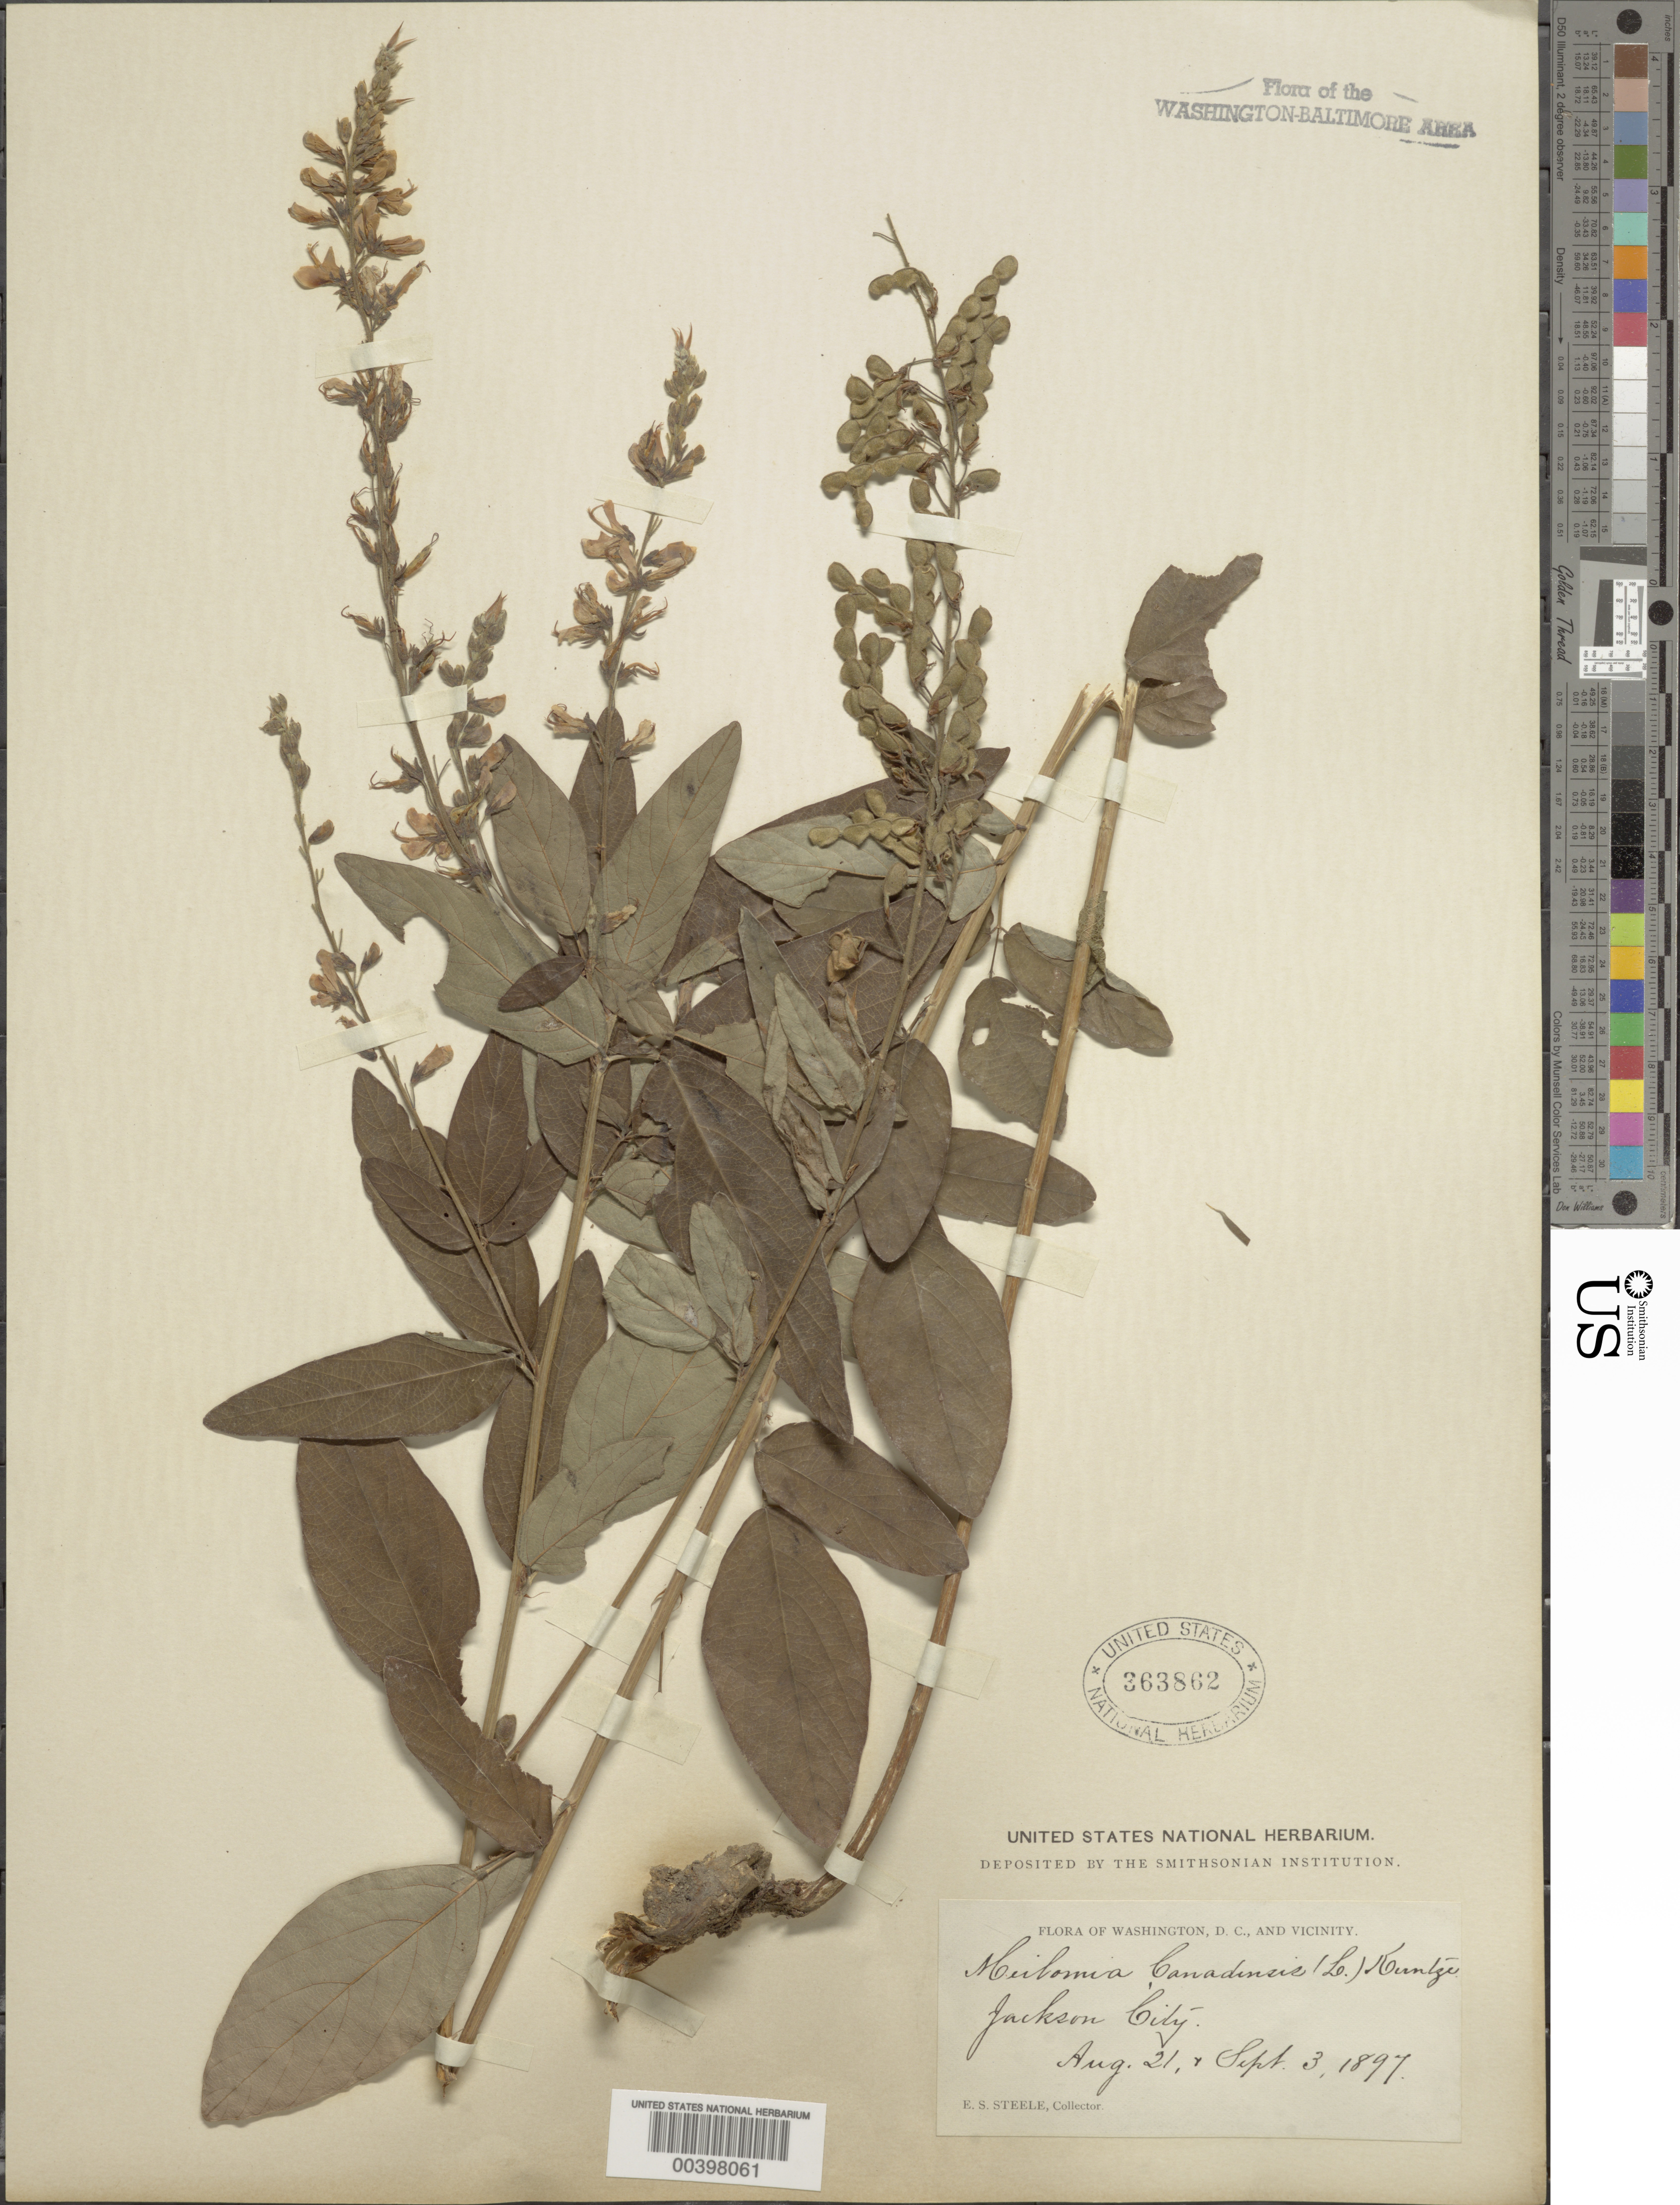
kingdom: Plantae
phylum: Tracheophyta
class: Magnoliopsida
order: Fabales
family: Fabaceae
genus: Desmodium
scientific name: Desmodium canadense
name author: (L.) DC.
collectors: E. Steele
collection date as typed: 21 Aug 1897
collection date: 1897-08-21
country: United States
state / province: Virginia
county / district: Arlington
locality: Jackson City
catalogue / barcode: US 363862